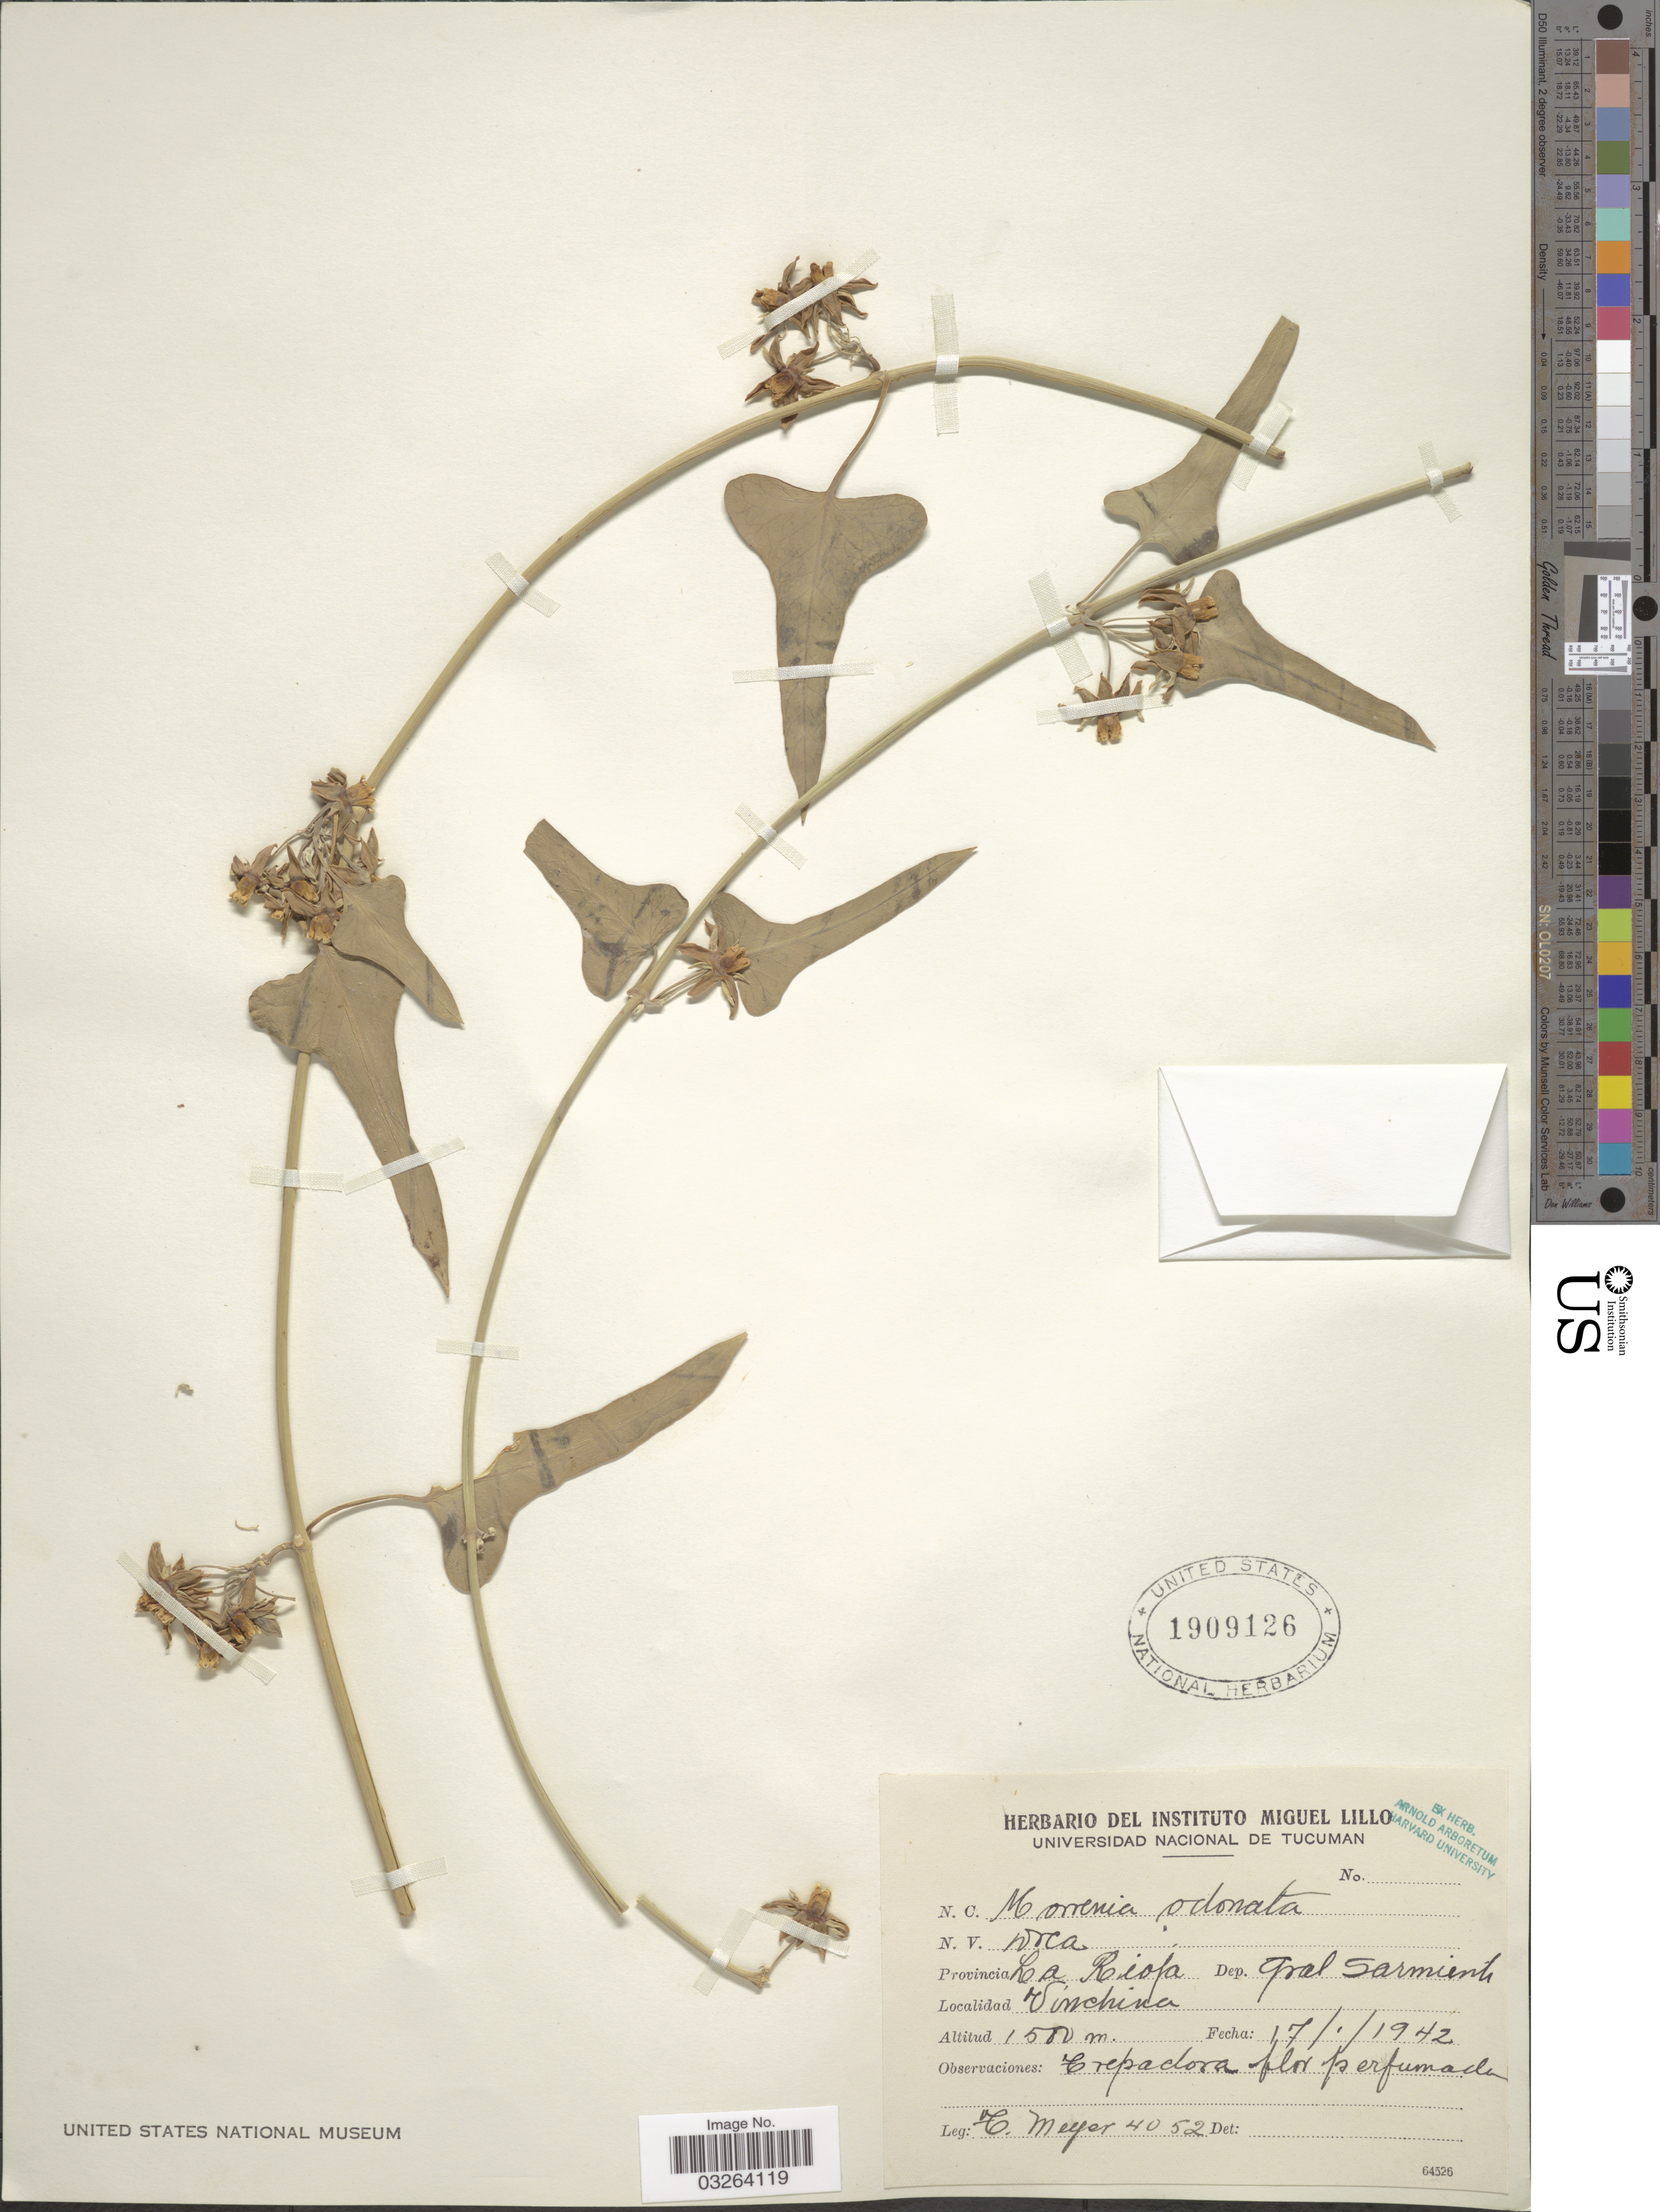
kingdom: Plantae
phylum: Tracheophyta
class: Magnoliopsida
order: Gentianales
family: Apocynaceae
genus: Morrenia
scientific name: Morrenia odorata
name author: (Hook. & Arn.) Lindl.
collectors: F. Meyer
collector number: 4052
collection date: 1942-01-17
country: Argentina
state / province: La Rioja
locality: Provincia La Rioja. Dep. Gral Sarmiento. Vinchina.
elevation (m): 1500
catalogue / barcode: US 1909126